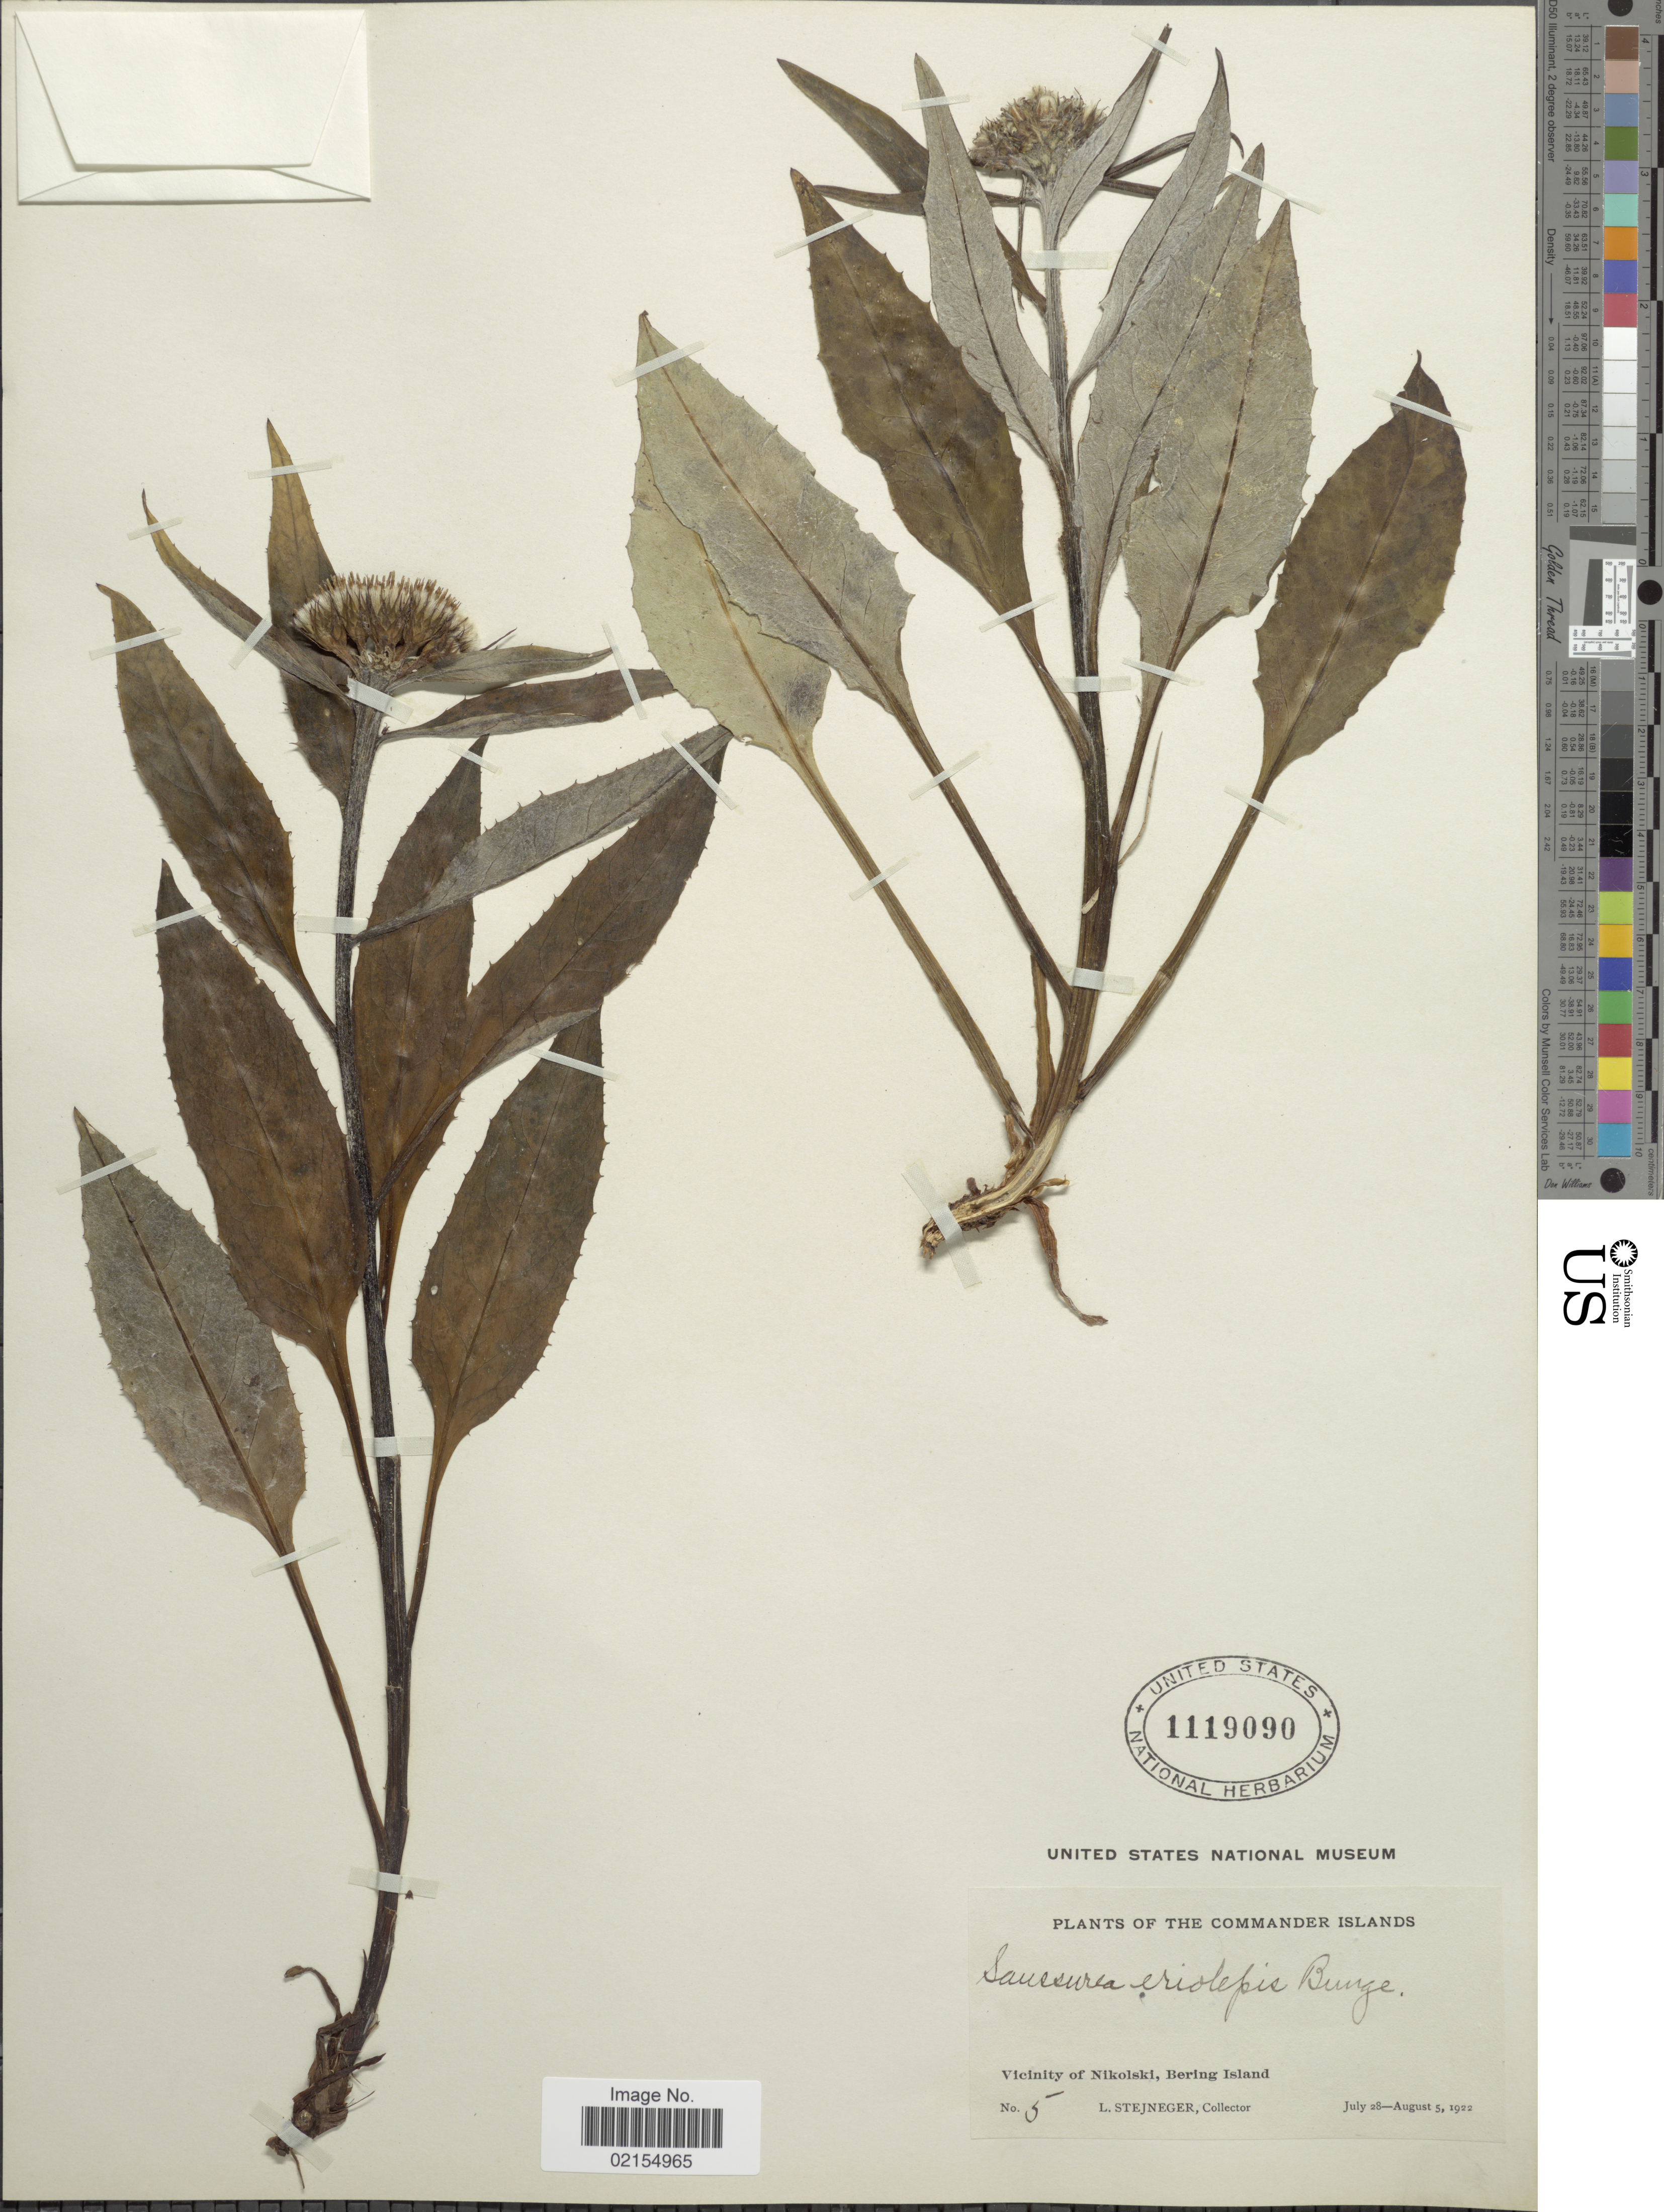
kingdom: Plantae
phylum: Tracheophyta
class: Magnoliopsida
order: Asterales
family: Asteraceae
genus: Saussurea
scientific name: Saussurea eriolepis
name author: Bunge ex DC.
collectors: L. Stejneger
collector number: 5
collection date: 1922-07-28/1922-08-05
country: Russian Federation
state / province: Kamchatka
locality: The Commander Island, Vicinity of Nikolski, Bering Island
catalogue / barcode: US 1119090